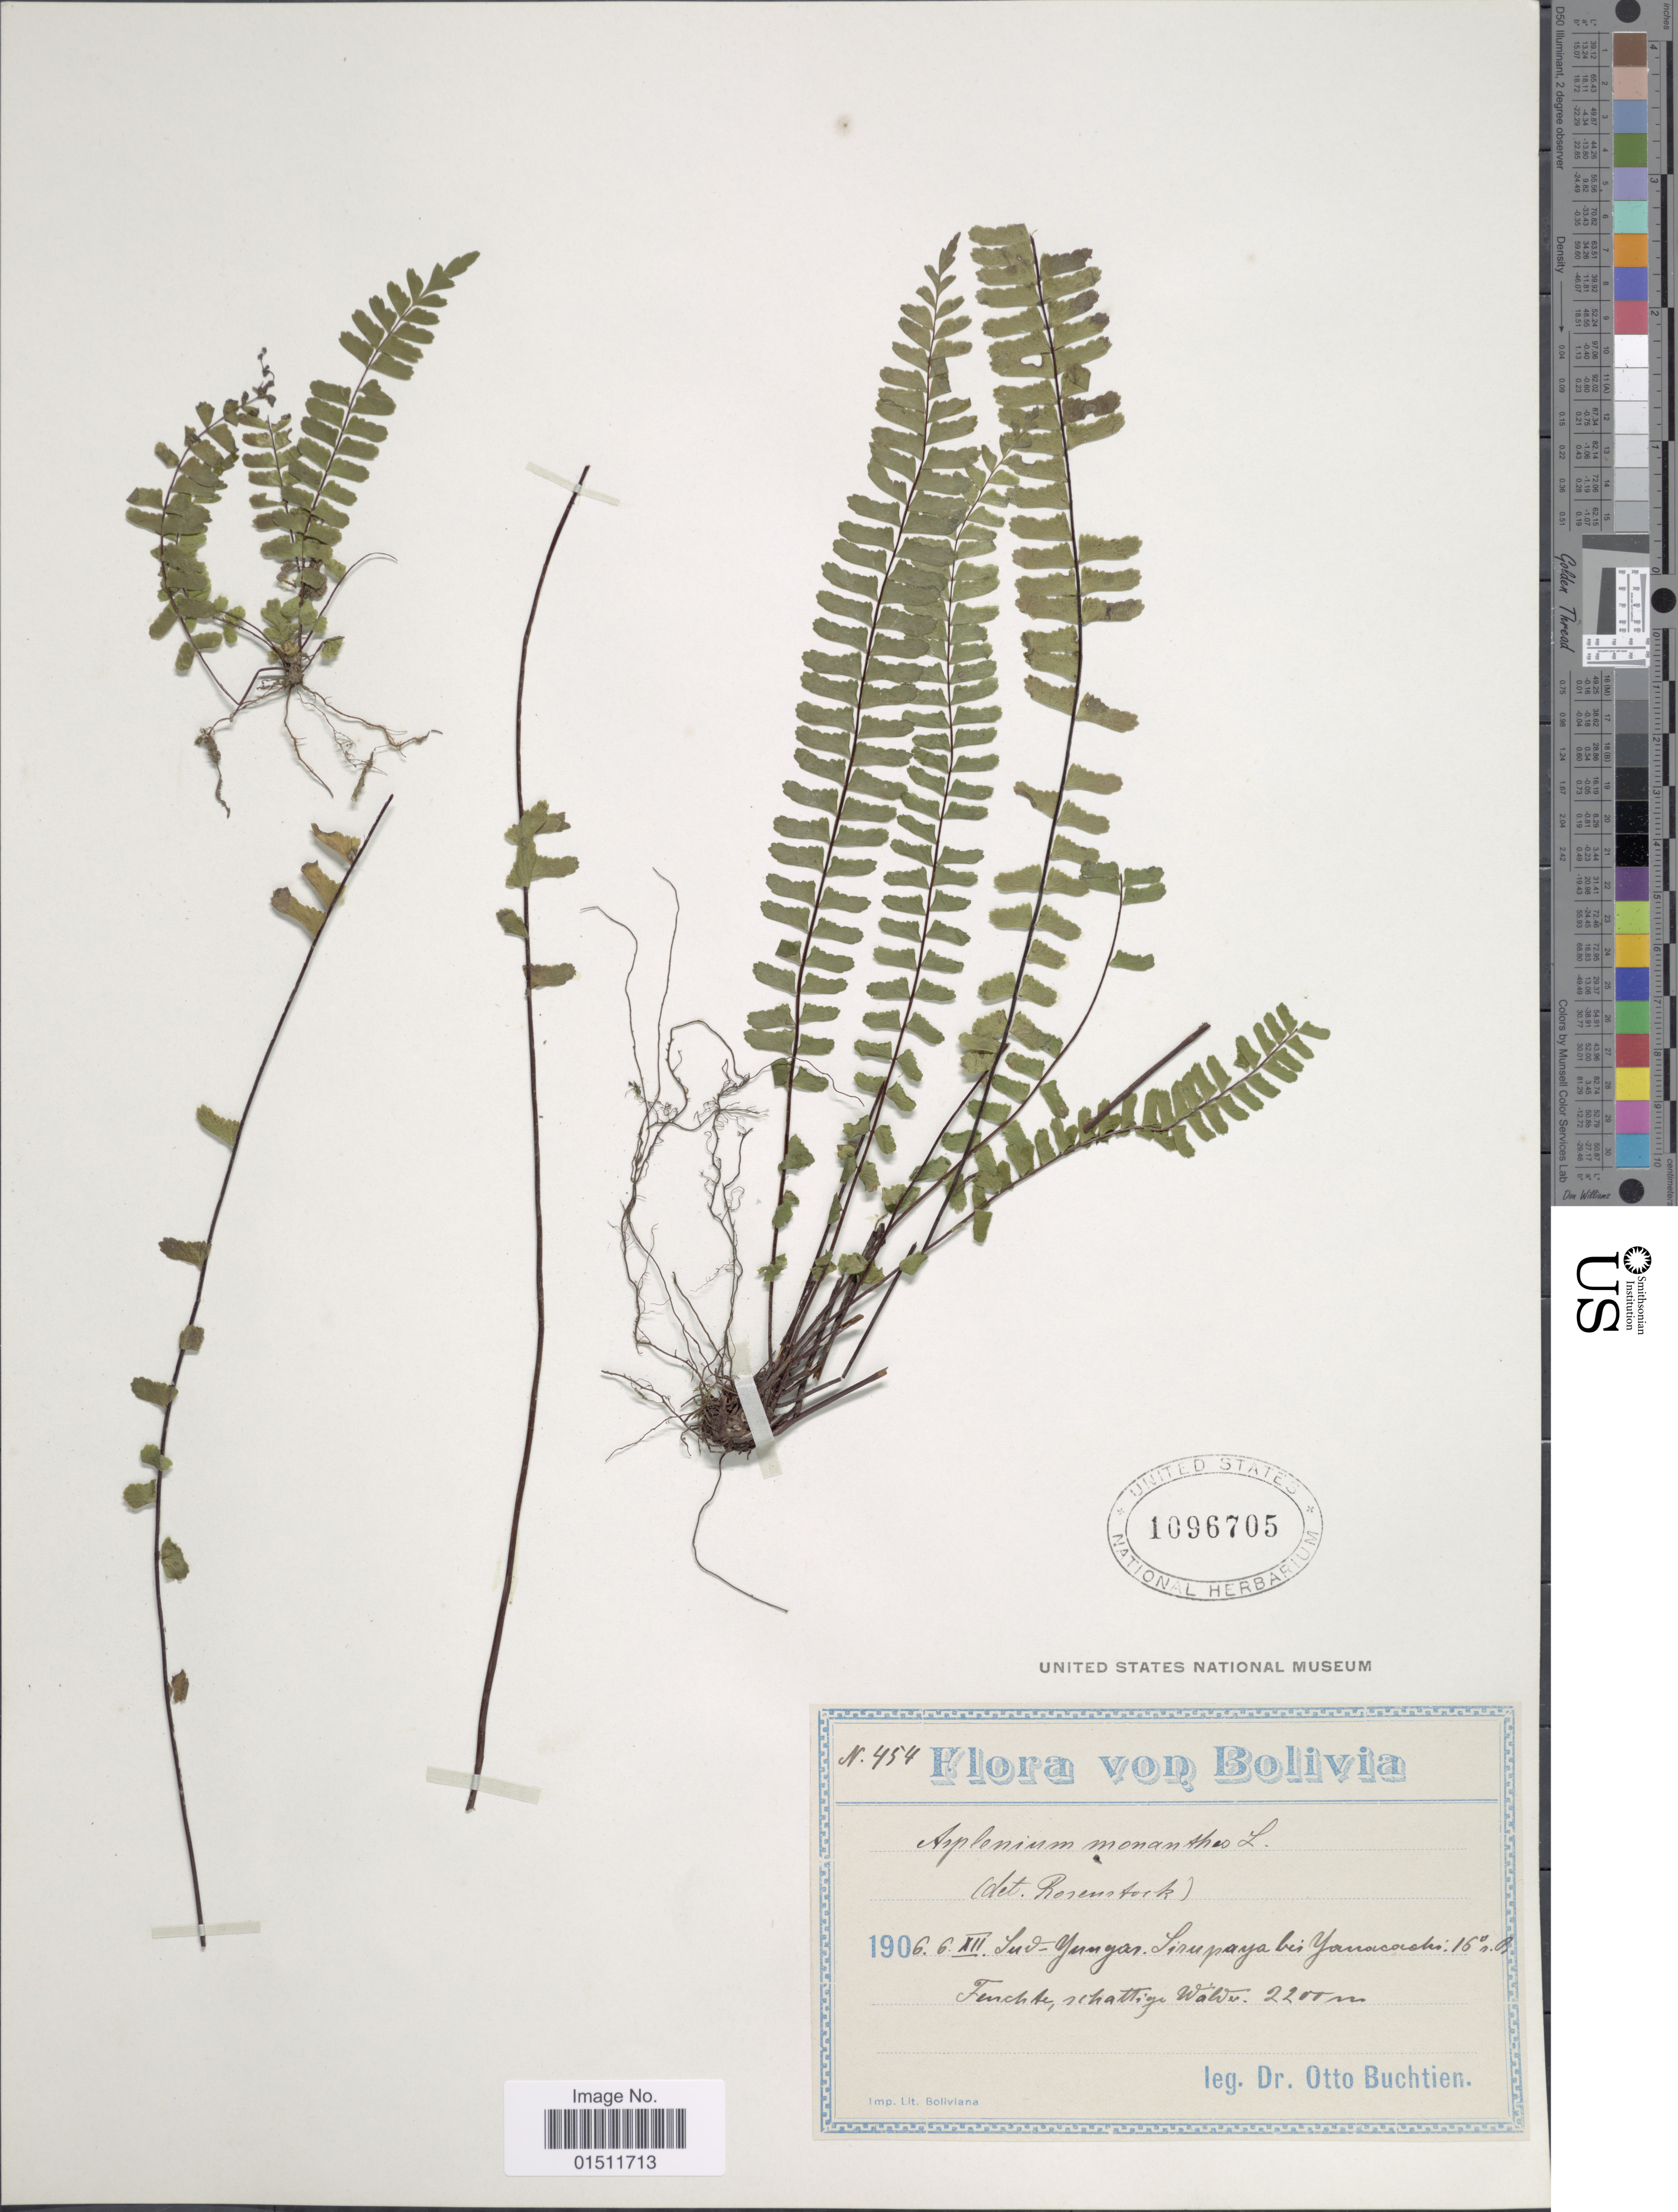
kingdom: Plantae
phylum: Tracheophyta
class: Polypodiopsida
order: Polypodiales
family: Aspleniaceae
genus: Asplenium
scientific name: Asplenium monanthes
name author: L.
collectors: O. Buchtien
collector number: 454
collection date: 1906-12-06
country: Bolivia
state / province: La Paz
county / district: Sud Yungas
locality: Sirupaya bei Yanacachi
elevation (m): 2200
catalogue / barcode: US 1096705